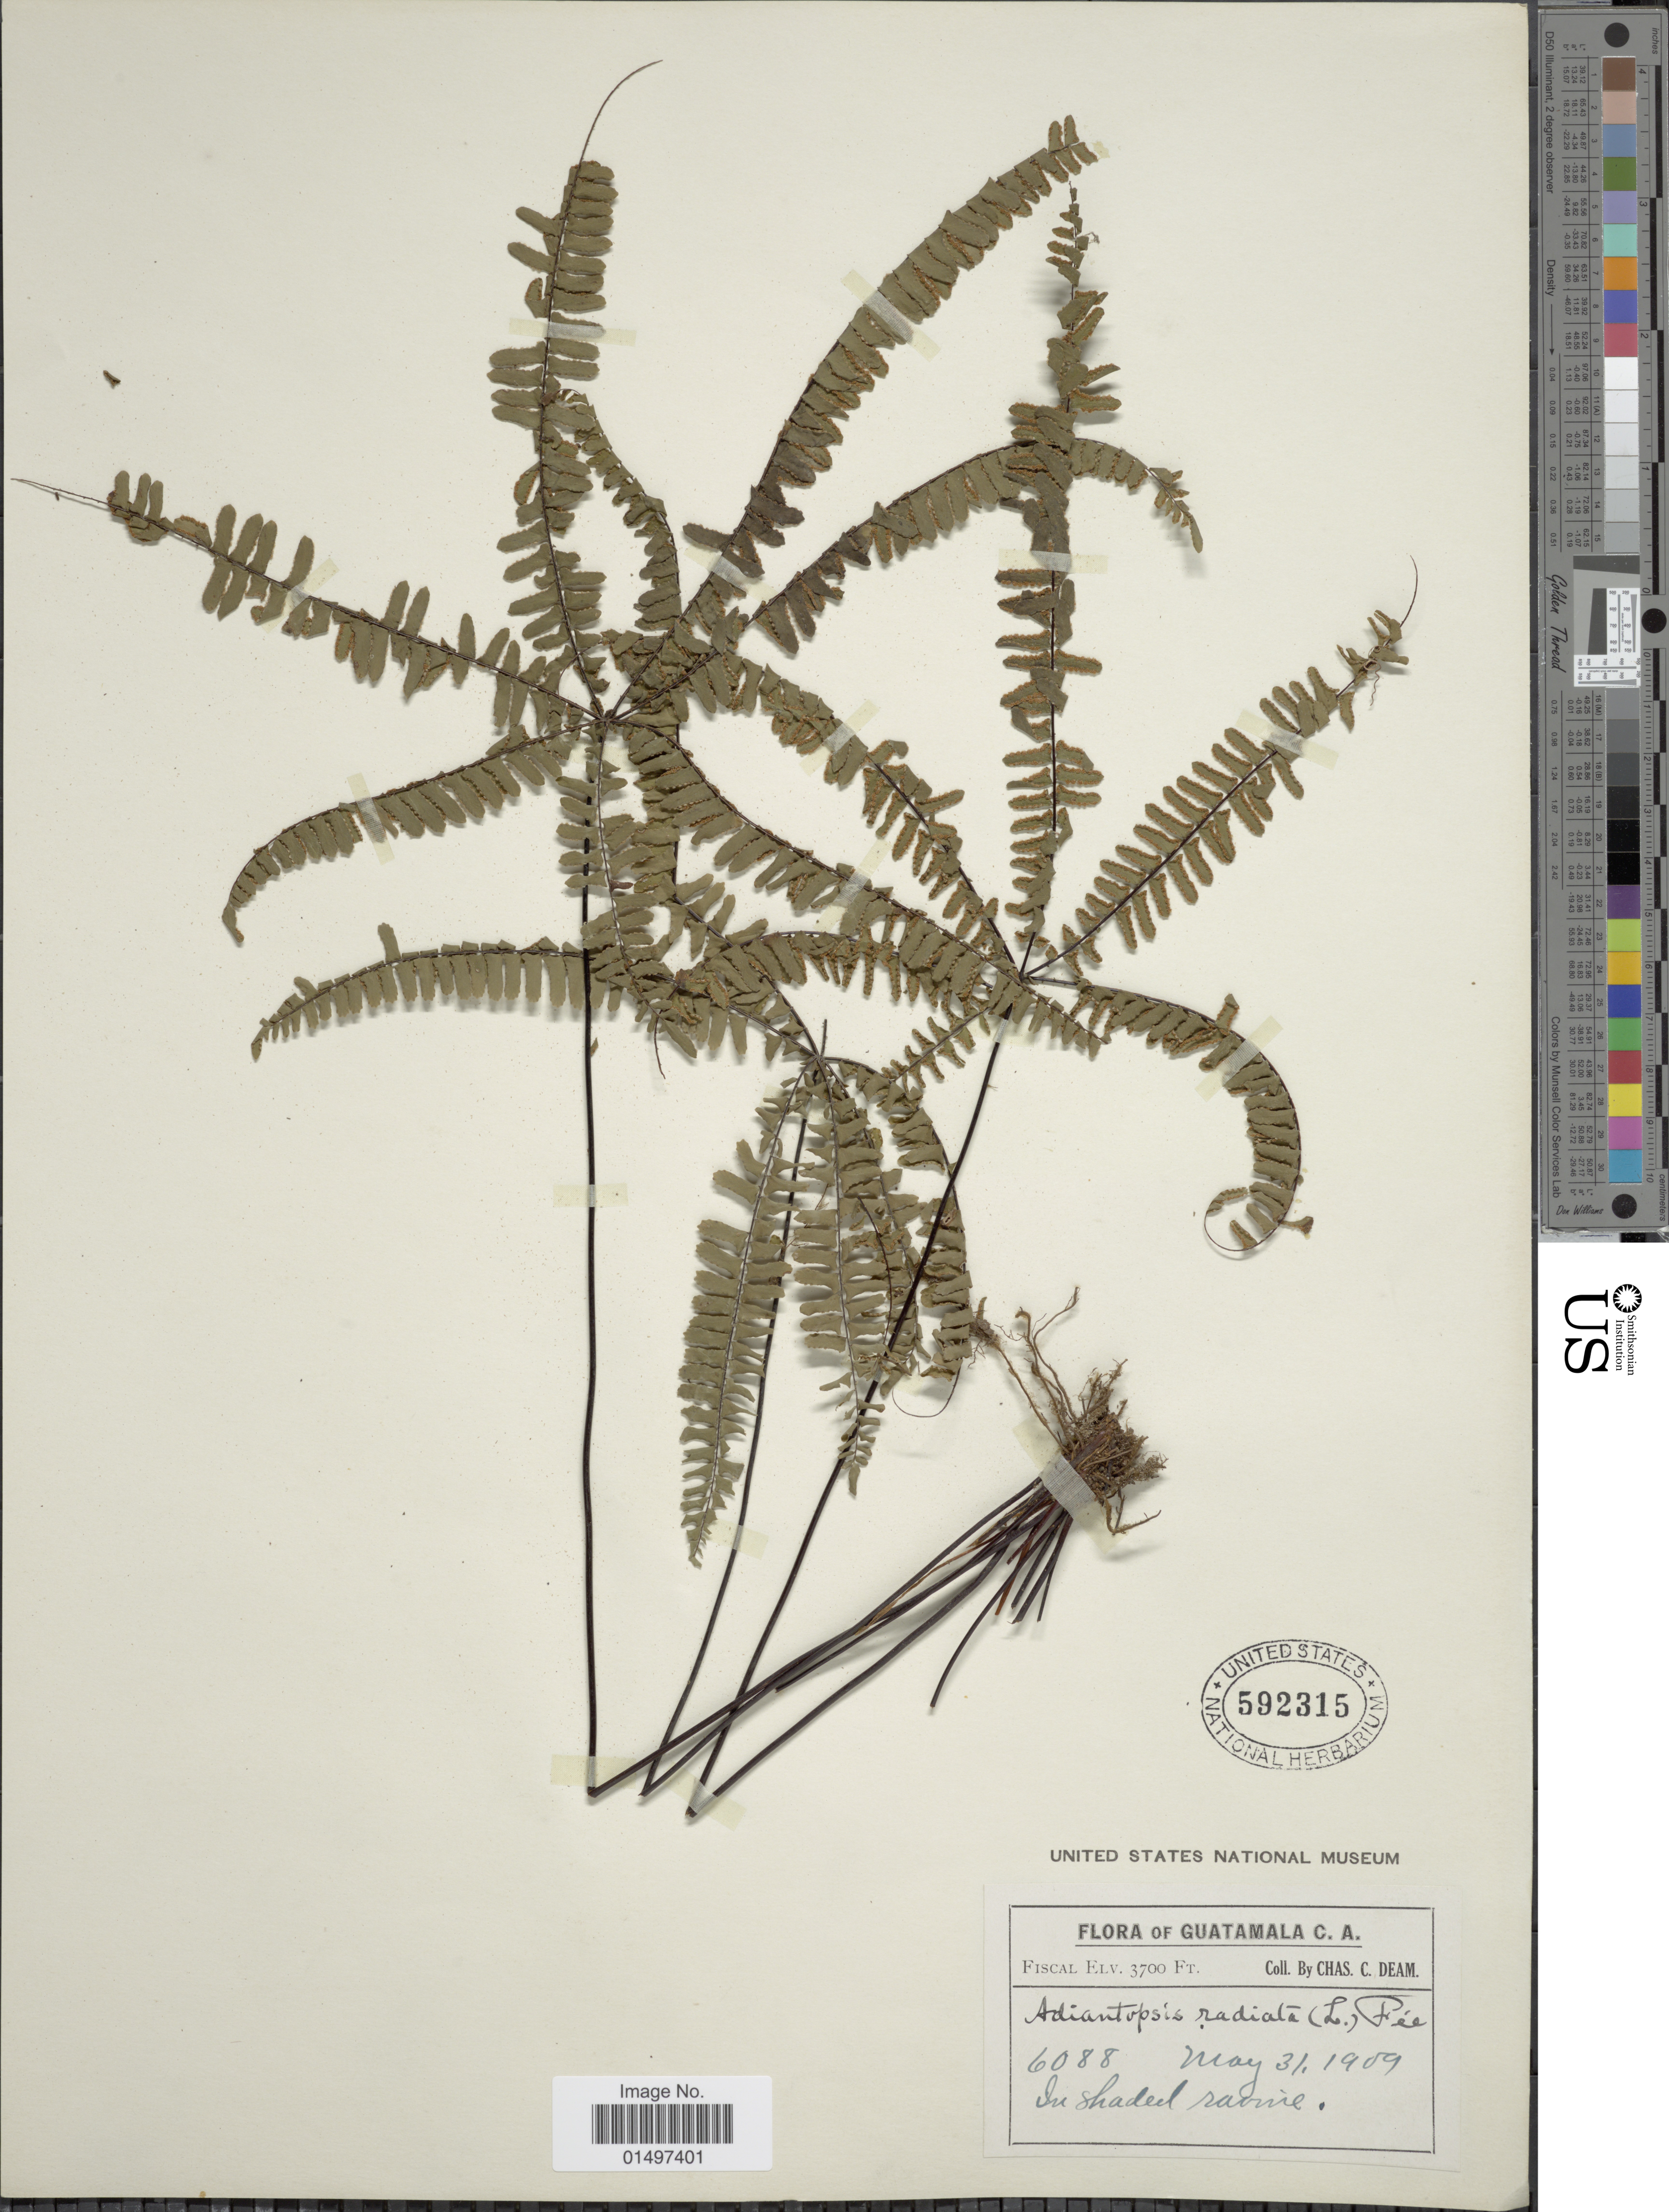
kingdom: Plantae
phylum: Tracheophyta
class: Polypodiopsida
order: Polypodiales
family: Pteridaceae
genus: Adiantopsis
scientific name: Adiantopsis radiata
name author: (L.) Fée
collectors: C. C. Deam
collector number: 6088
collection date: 1909-05-31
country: Guatemala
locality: C. A. Fiscal.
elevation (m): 1128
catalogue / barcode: US 592315